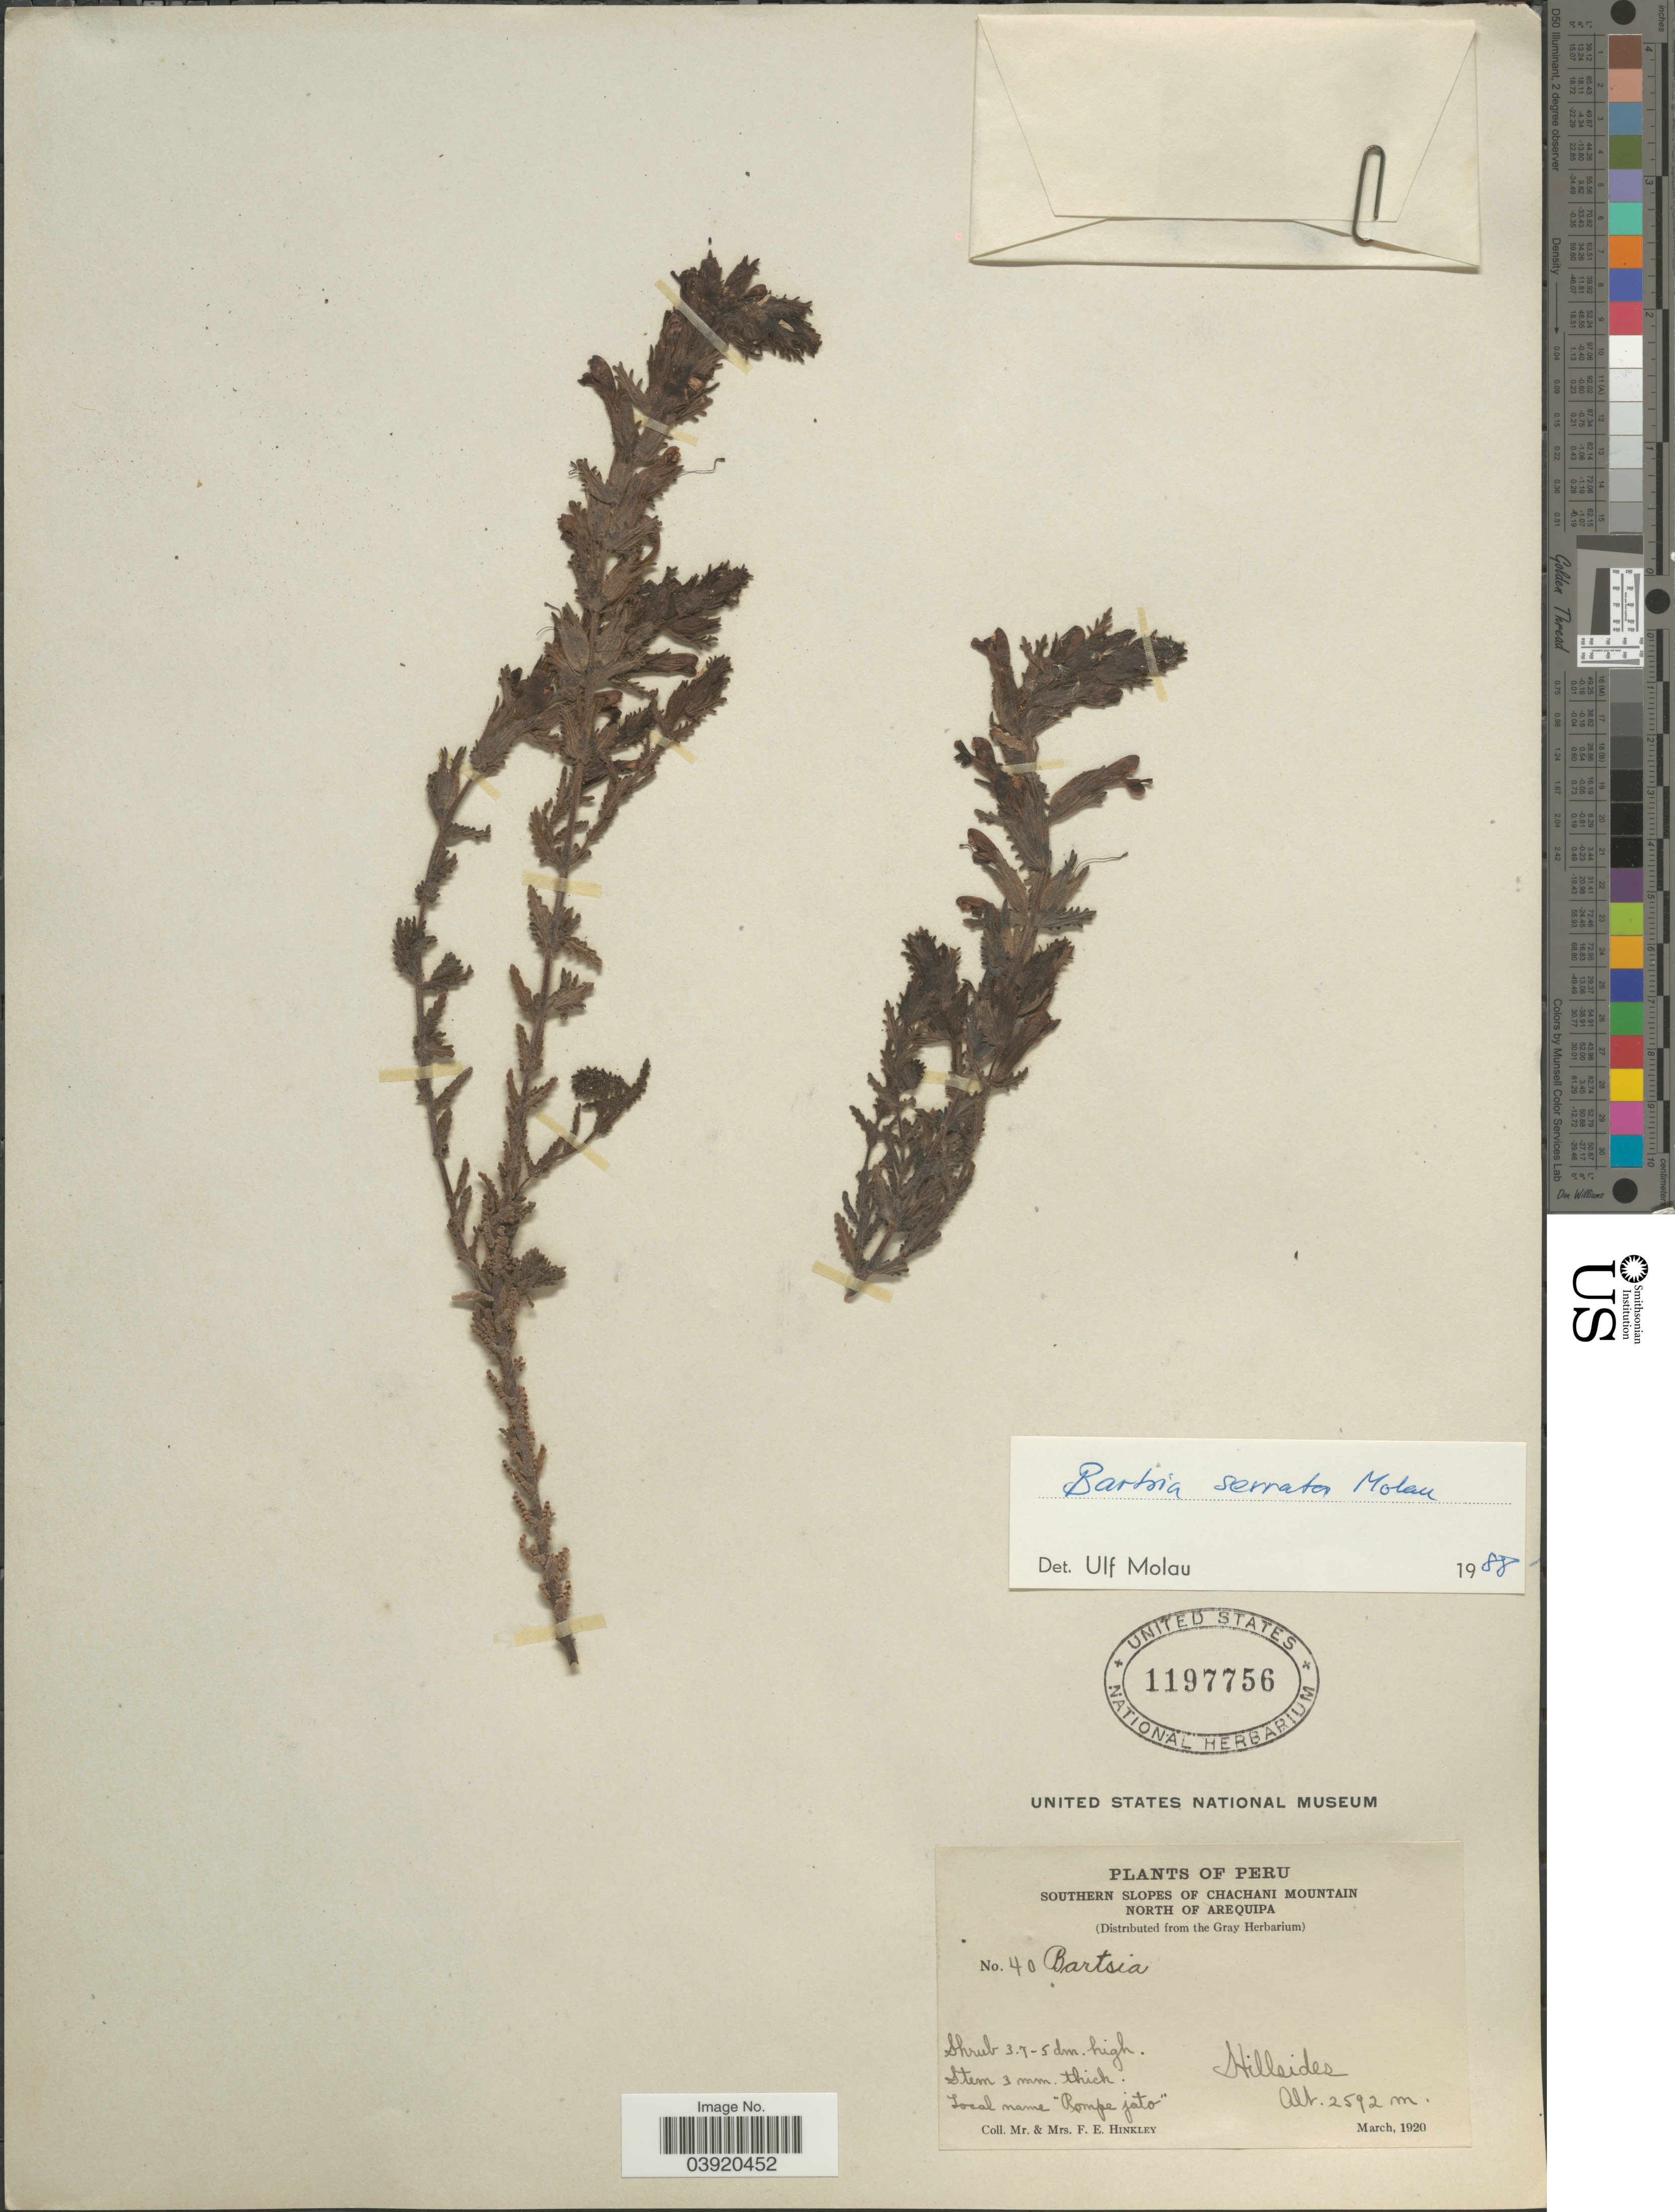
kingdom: Plantae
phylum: Tracheophyta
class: Magnoliopsida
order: Lamiales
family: Orobanchaceae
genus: Bartsia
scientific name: Bartsia serrata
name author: Molau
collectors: F. Hinkley & F. Hinkley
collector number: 40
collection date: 1920-03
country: Peru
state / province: Arequipa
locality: Southern slopes of Chachani Mountain. North of Arequipa.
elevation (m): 2592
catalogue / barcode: US 1197756